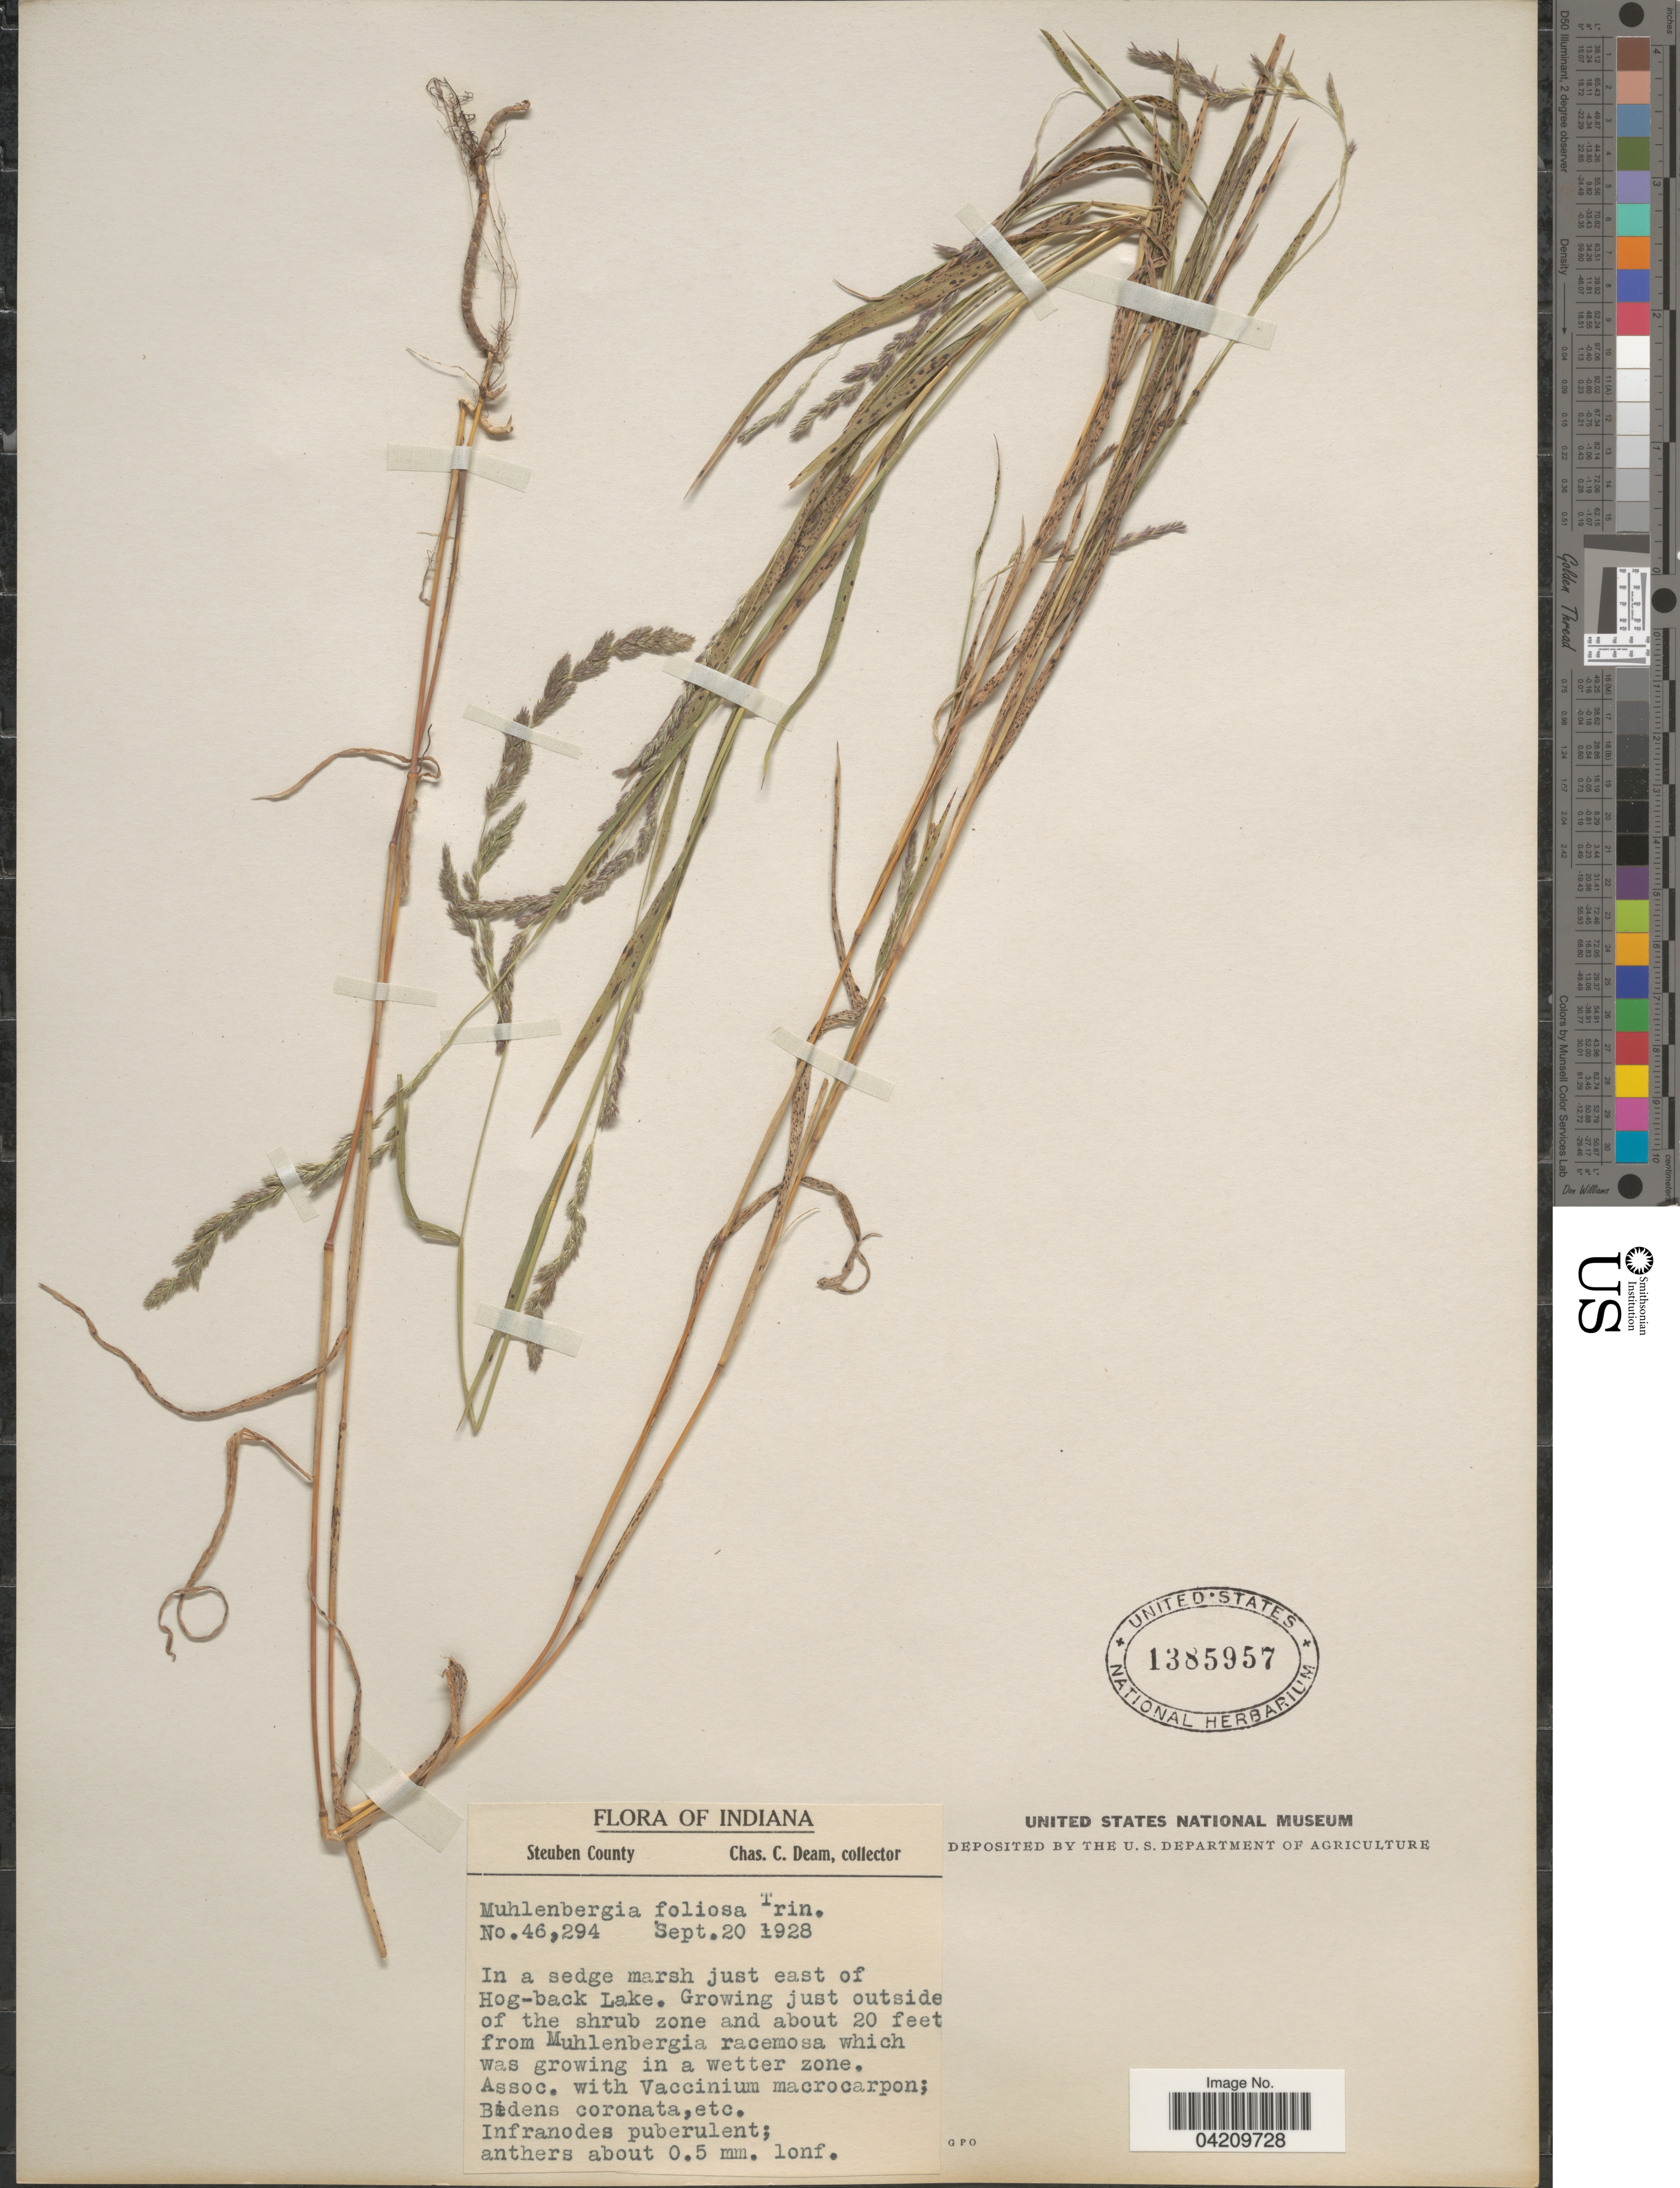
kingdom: Plantae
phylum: Tracheophyta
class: Liliopsida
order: Poales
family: Poaceae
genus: Muhlenbergia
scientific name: Muhlenbergia mexicana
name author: (L.) Trin.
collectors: C. C. Deam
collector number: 46294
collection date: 1928-09-20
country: United States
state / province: Indiana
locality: Steuben County. Just east of Hog-back Lake. Just outside of the shrub zone and about 20 feet from Muhlenbergia racemosa.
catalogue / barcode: US 1385957